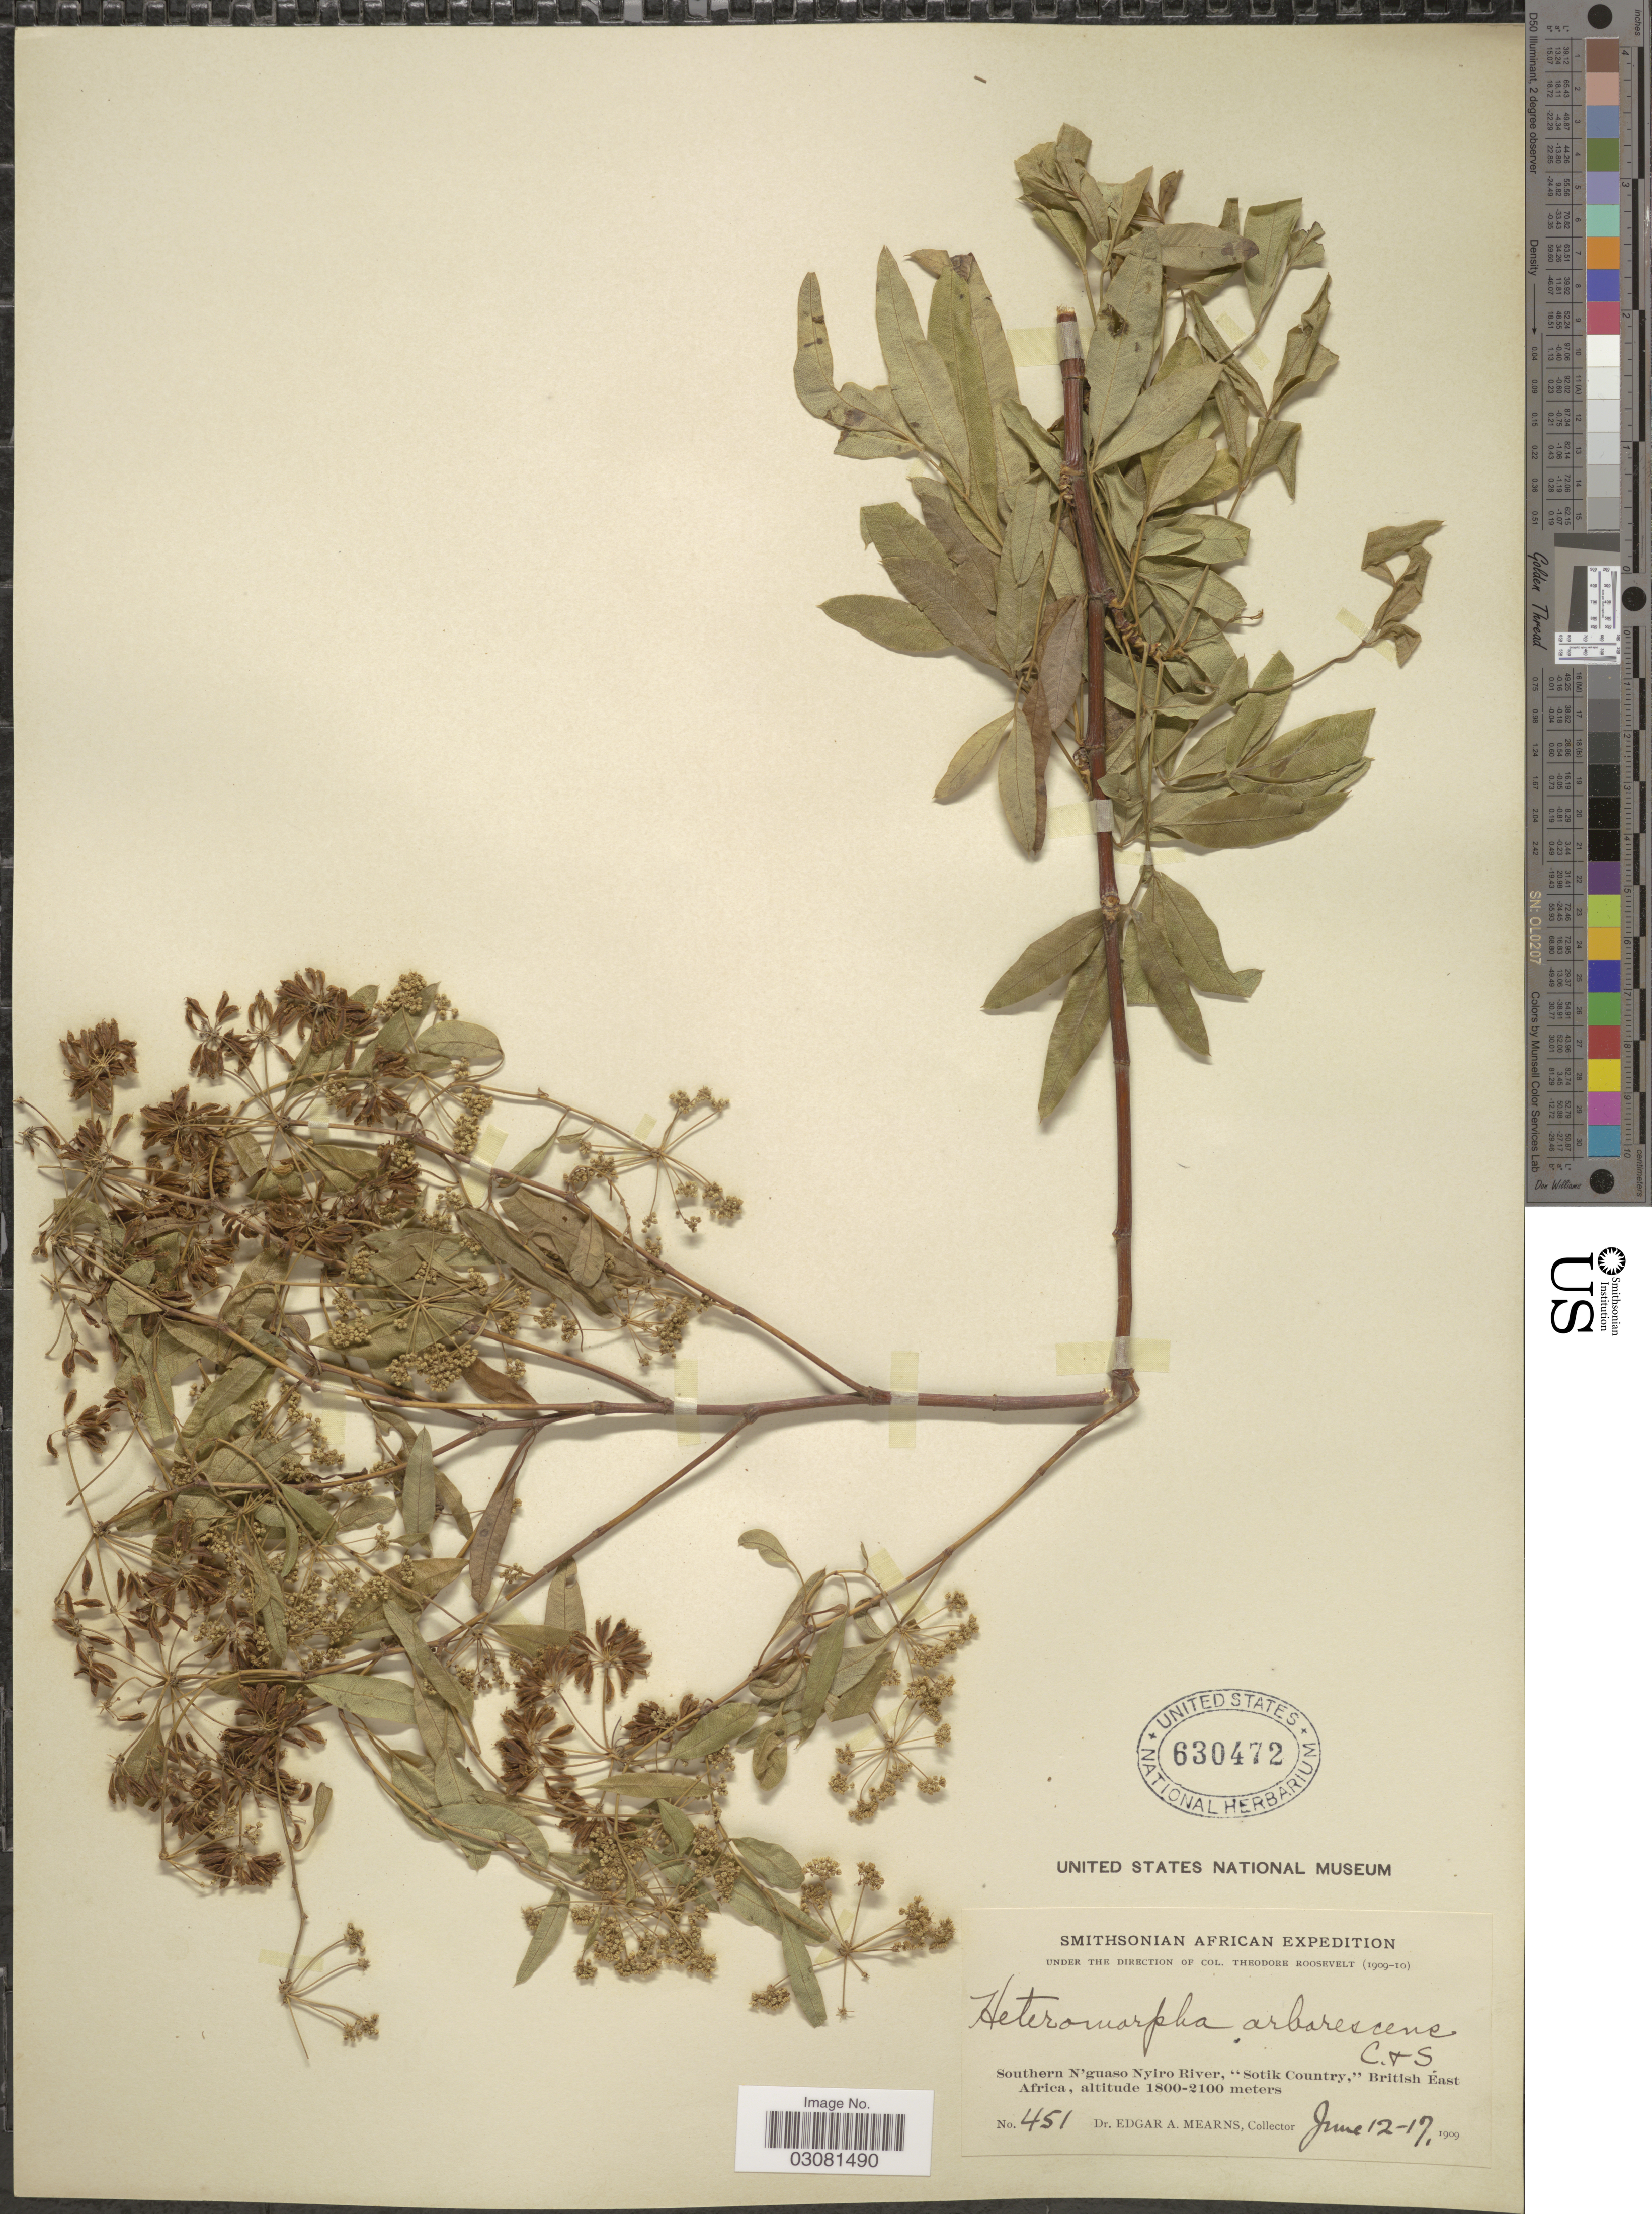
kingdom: Plantae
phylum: Tracheophyta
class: Magnoliopsida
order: Apiales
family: Apiaceae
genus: Heteromorpha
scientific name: Heteromorpha arborescens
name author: Cham. & Schltdl.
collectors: E. A. Mearns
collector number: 451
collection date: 1909-06-12/1909-06-17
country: Kenya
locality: Southern N'guaso Nyiro River, "Sotik Country," British East Africa.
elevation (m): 1800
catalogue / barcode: US 630472